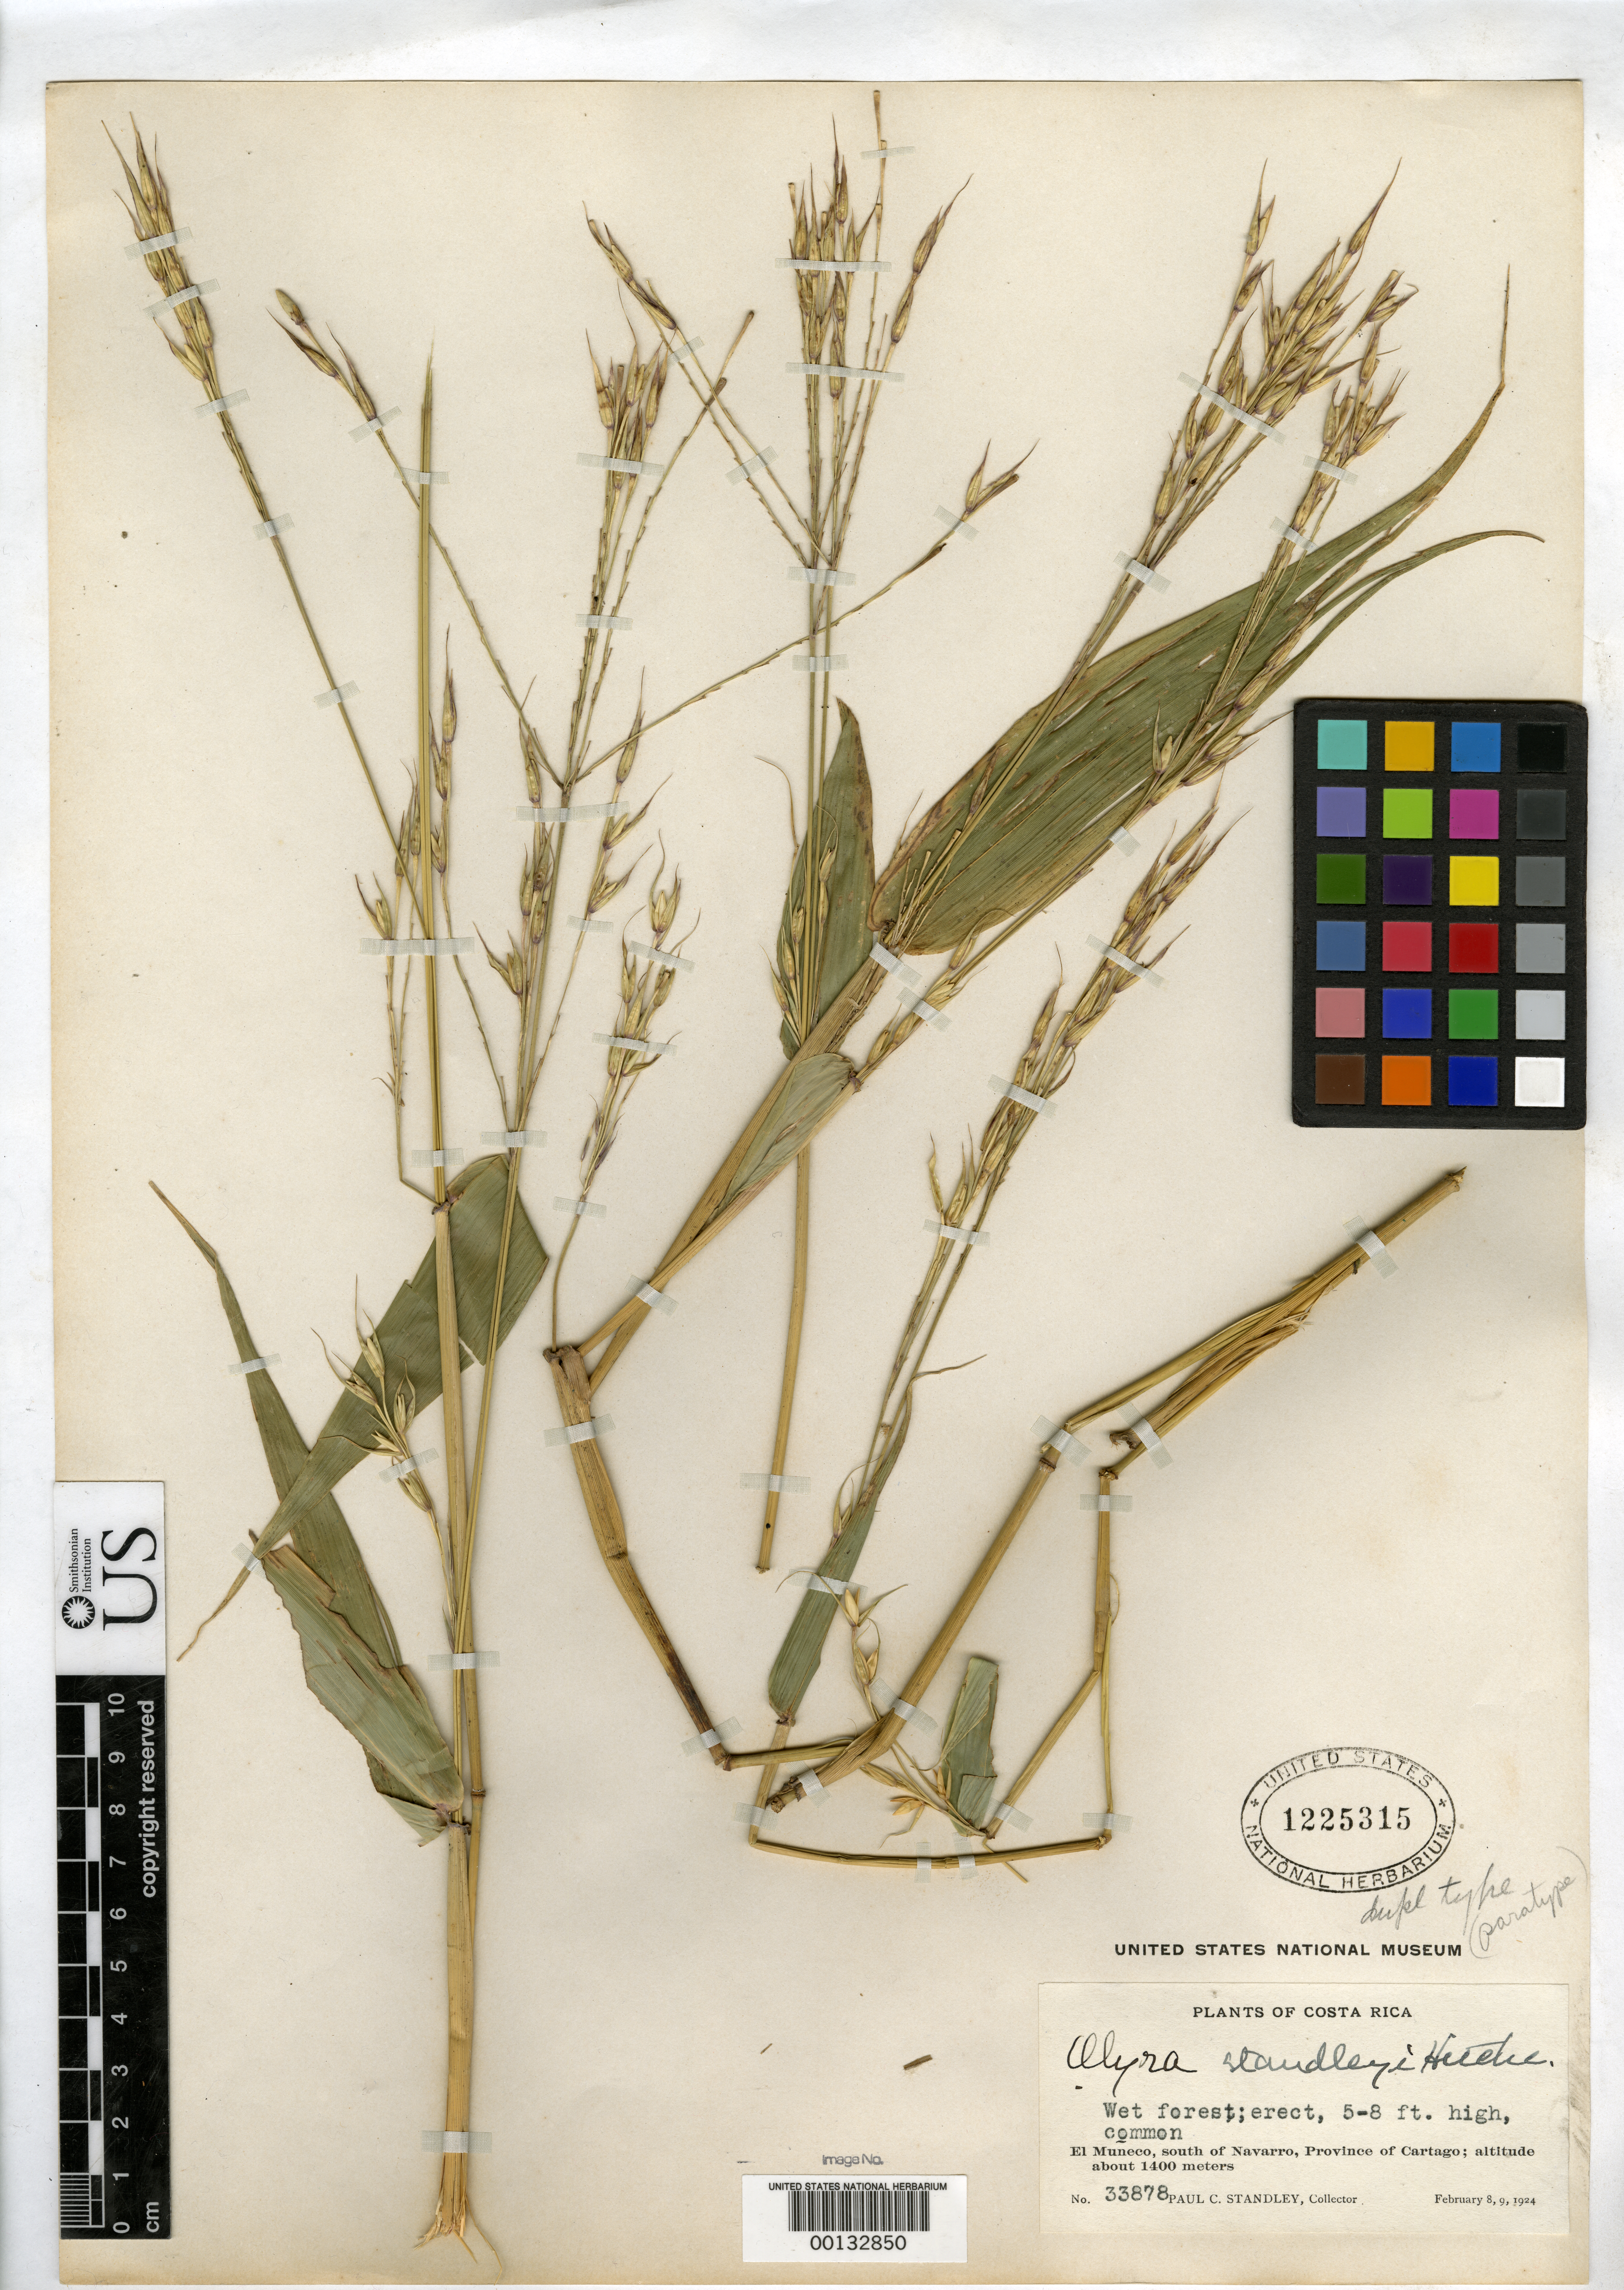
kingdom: Plantae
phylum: Tracheophyta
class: Liliopsida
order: Poales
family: Poaceae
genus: Olyra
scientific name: Olyra standleyi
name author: Hitchc.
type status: Paratype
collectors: P. C. Standley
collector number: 33878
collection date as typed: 09 Feb 1924 or 02 Sep 1924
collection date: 1924-02-09 or 1924-09-02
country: Costa Rica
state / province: Cartago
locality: El Muneco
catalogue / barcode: US 1225315